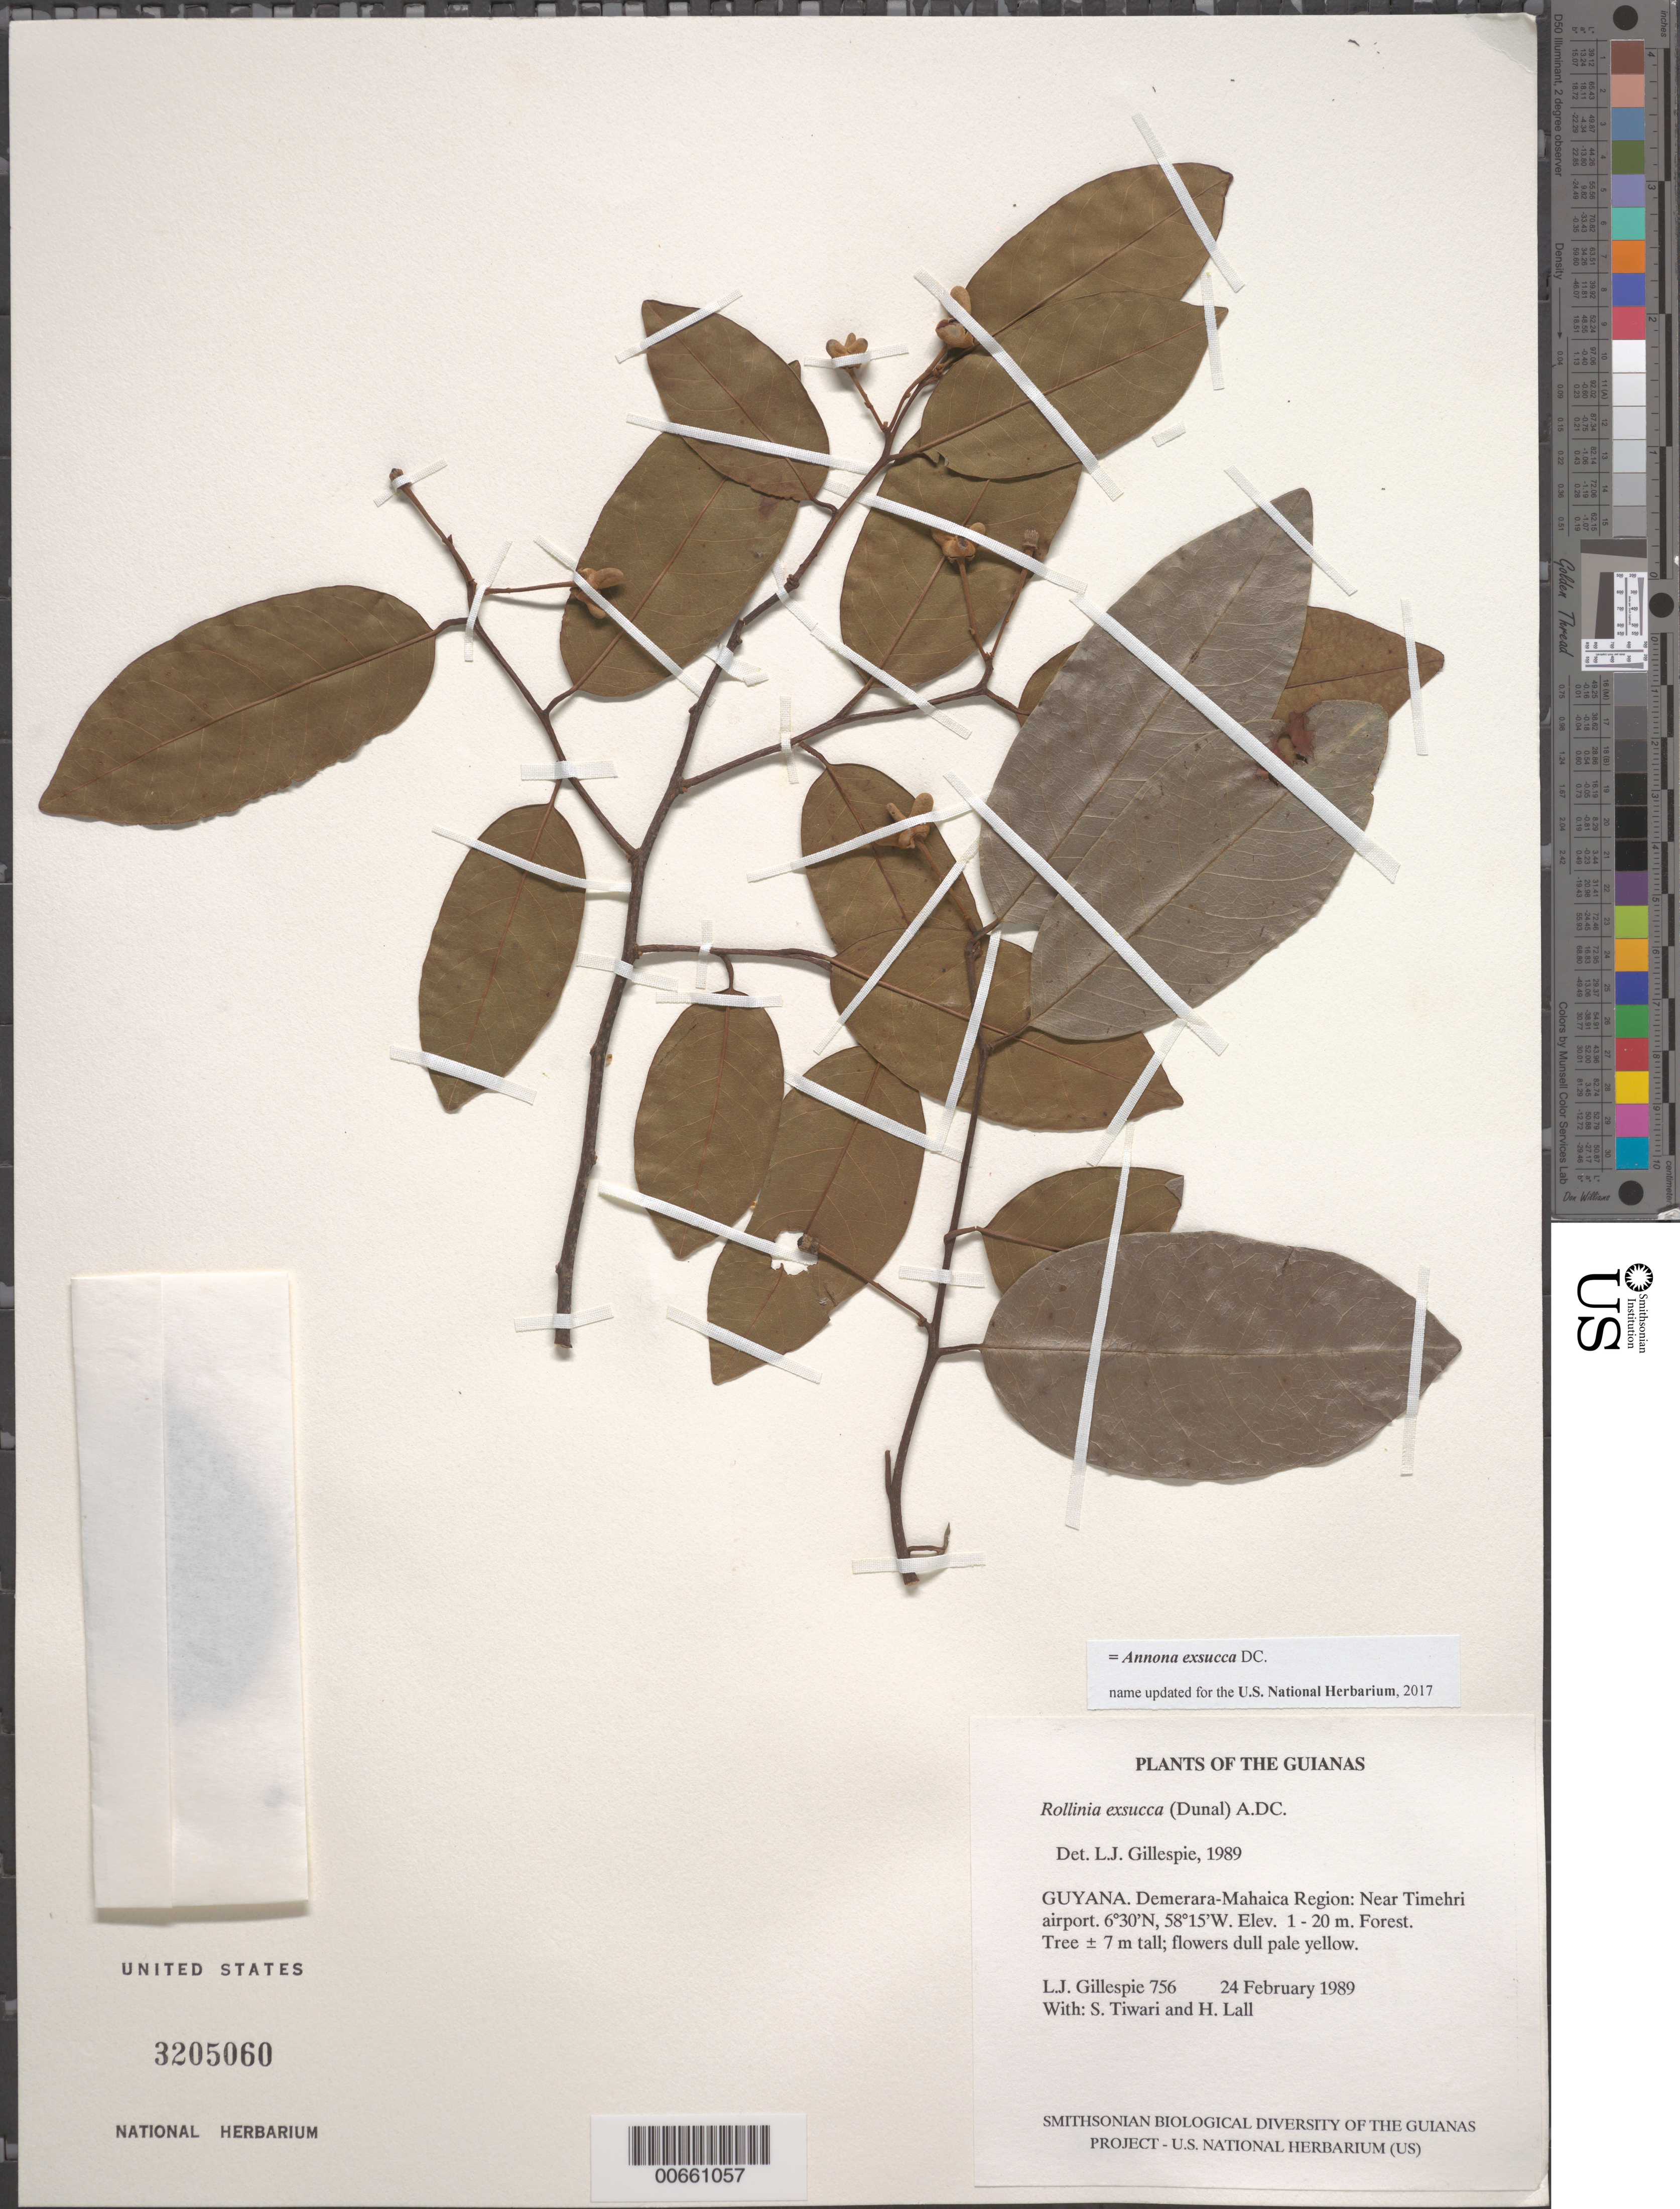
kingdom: Plantae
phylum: Tracheophyta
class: Magnoliopsida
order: Magnoliales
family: Annonaceae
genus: Annona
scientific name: Annona exsucca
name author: DC. ex Dunal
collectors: L. J. Gillespie, S. Tiwari & H. Lall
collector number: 756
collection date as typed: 24 February 1989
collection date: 1989-02-24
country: Guyana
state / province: Demerara-Mahaica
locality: Near Timehri airport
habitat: Forest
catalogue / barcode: US 3205060